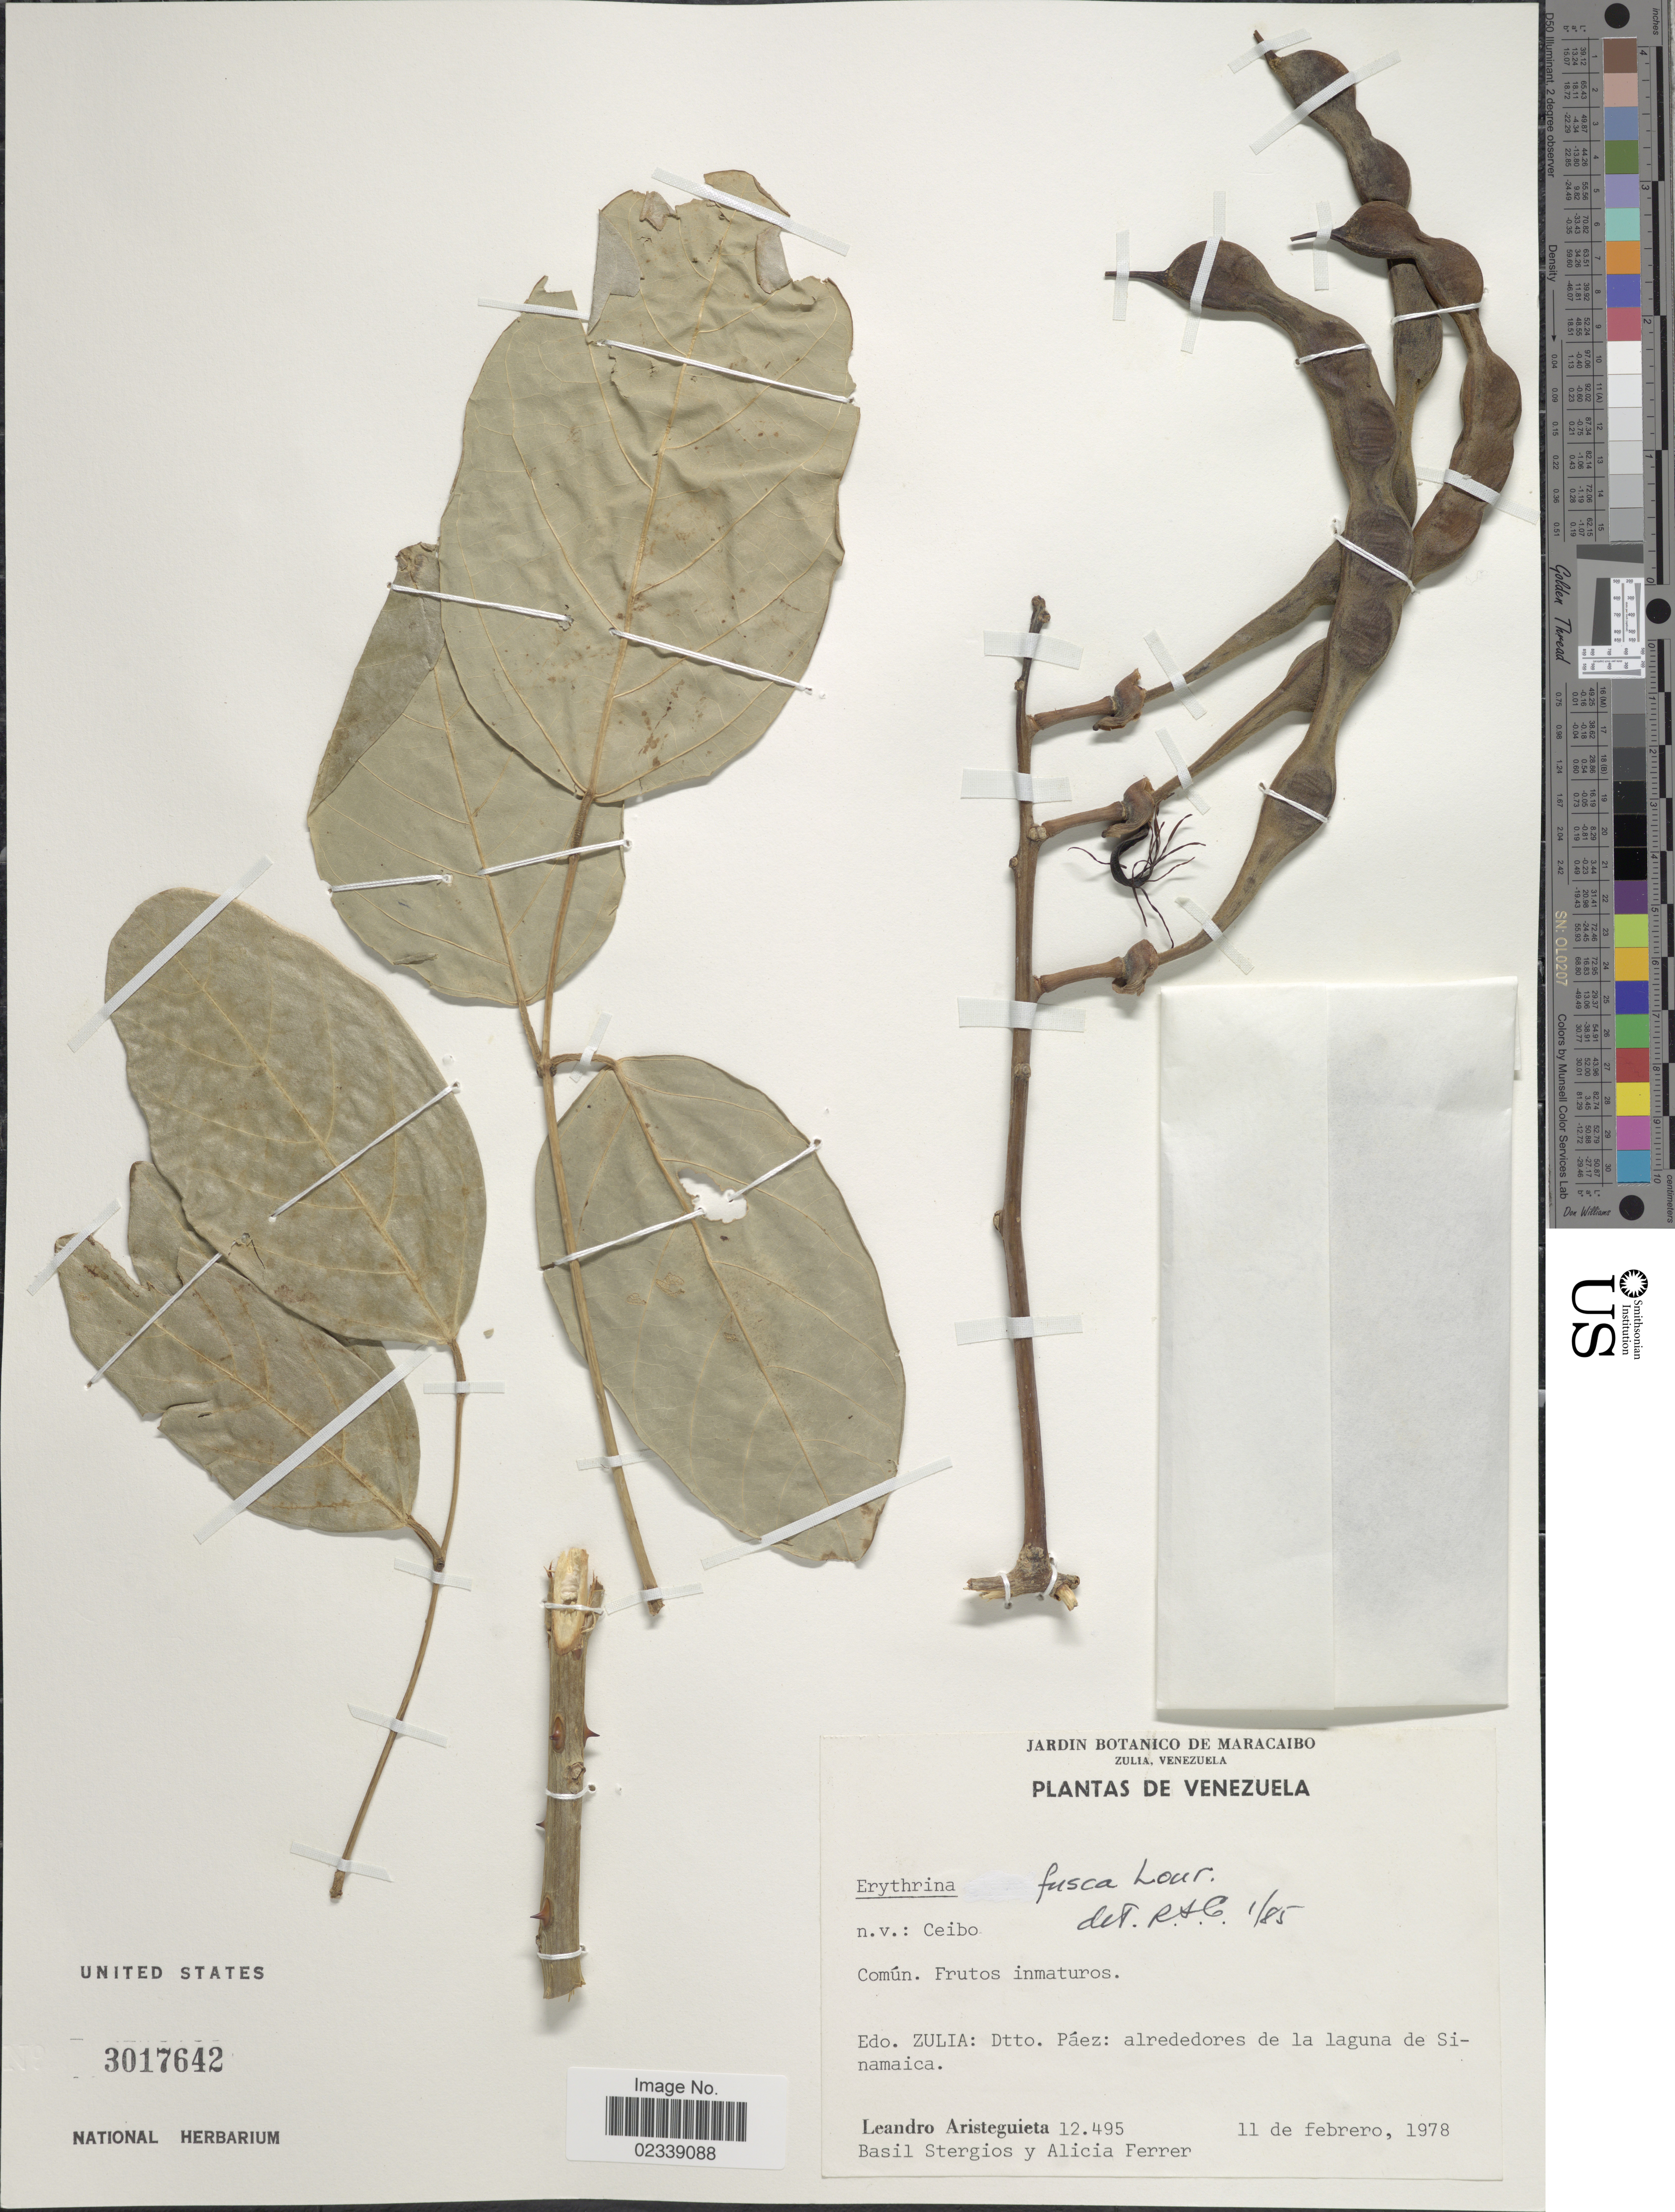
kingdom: Plantae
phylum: Tracheophyta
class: Magnoliopsida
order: Fabales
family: Fabaceae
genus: Erythrina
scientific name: Erythrina fusca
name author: Lour.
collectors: L. Aristeguieta, B. G. Stergios & A. Ferrer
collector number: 12495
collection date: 1978-02-11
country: Venezuela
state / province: Zulia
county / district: Paez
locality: Laguna de Sinamaica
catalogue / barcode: US 3017642